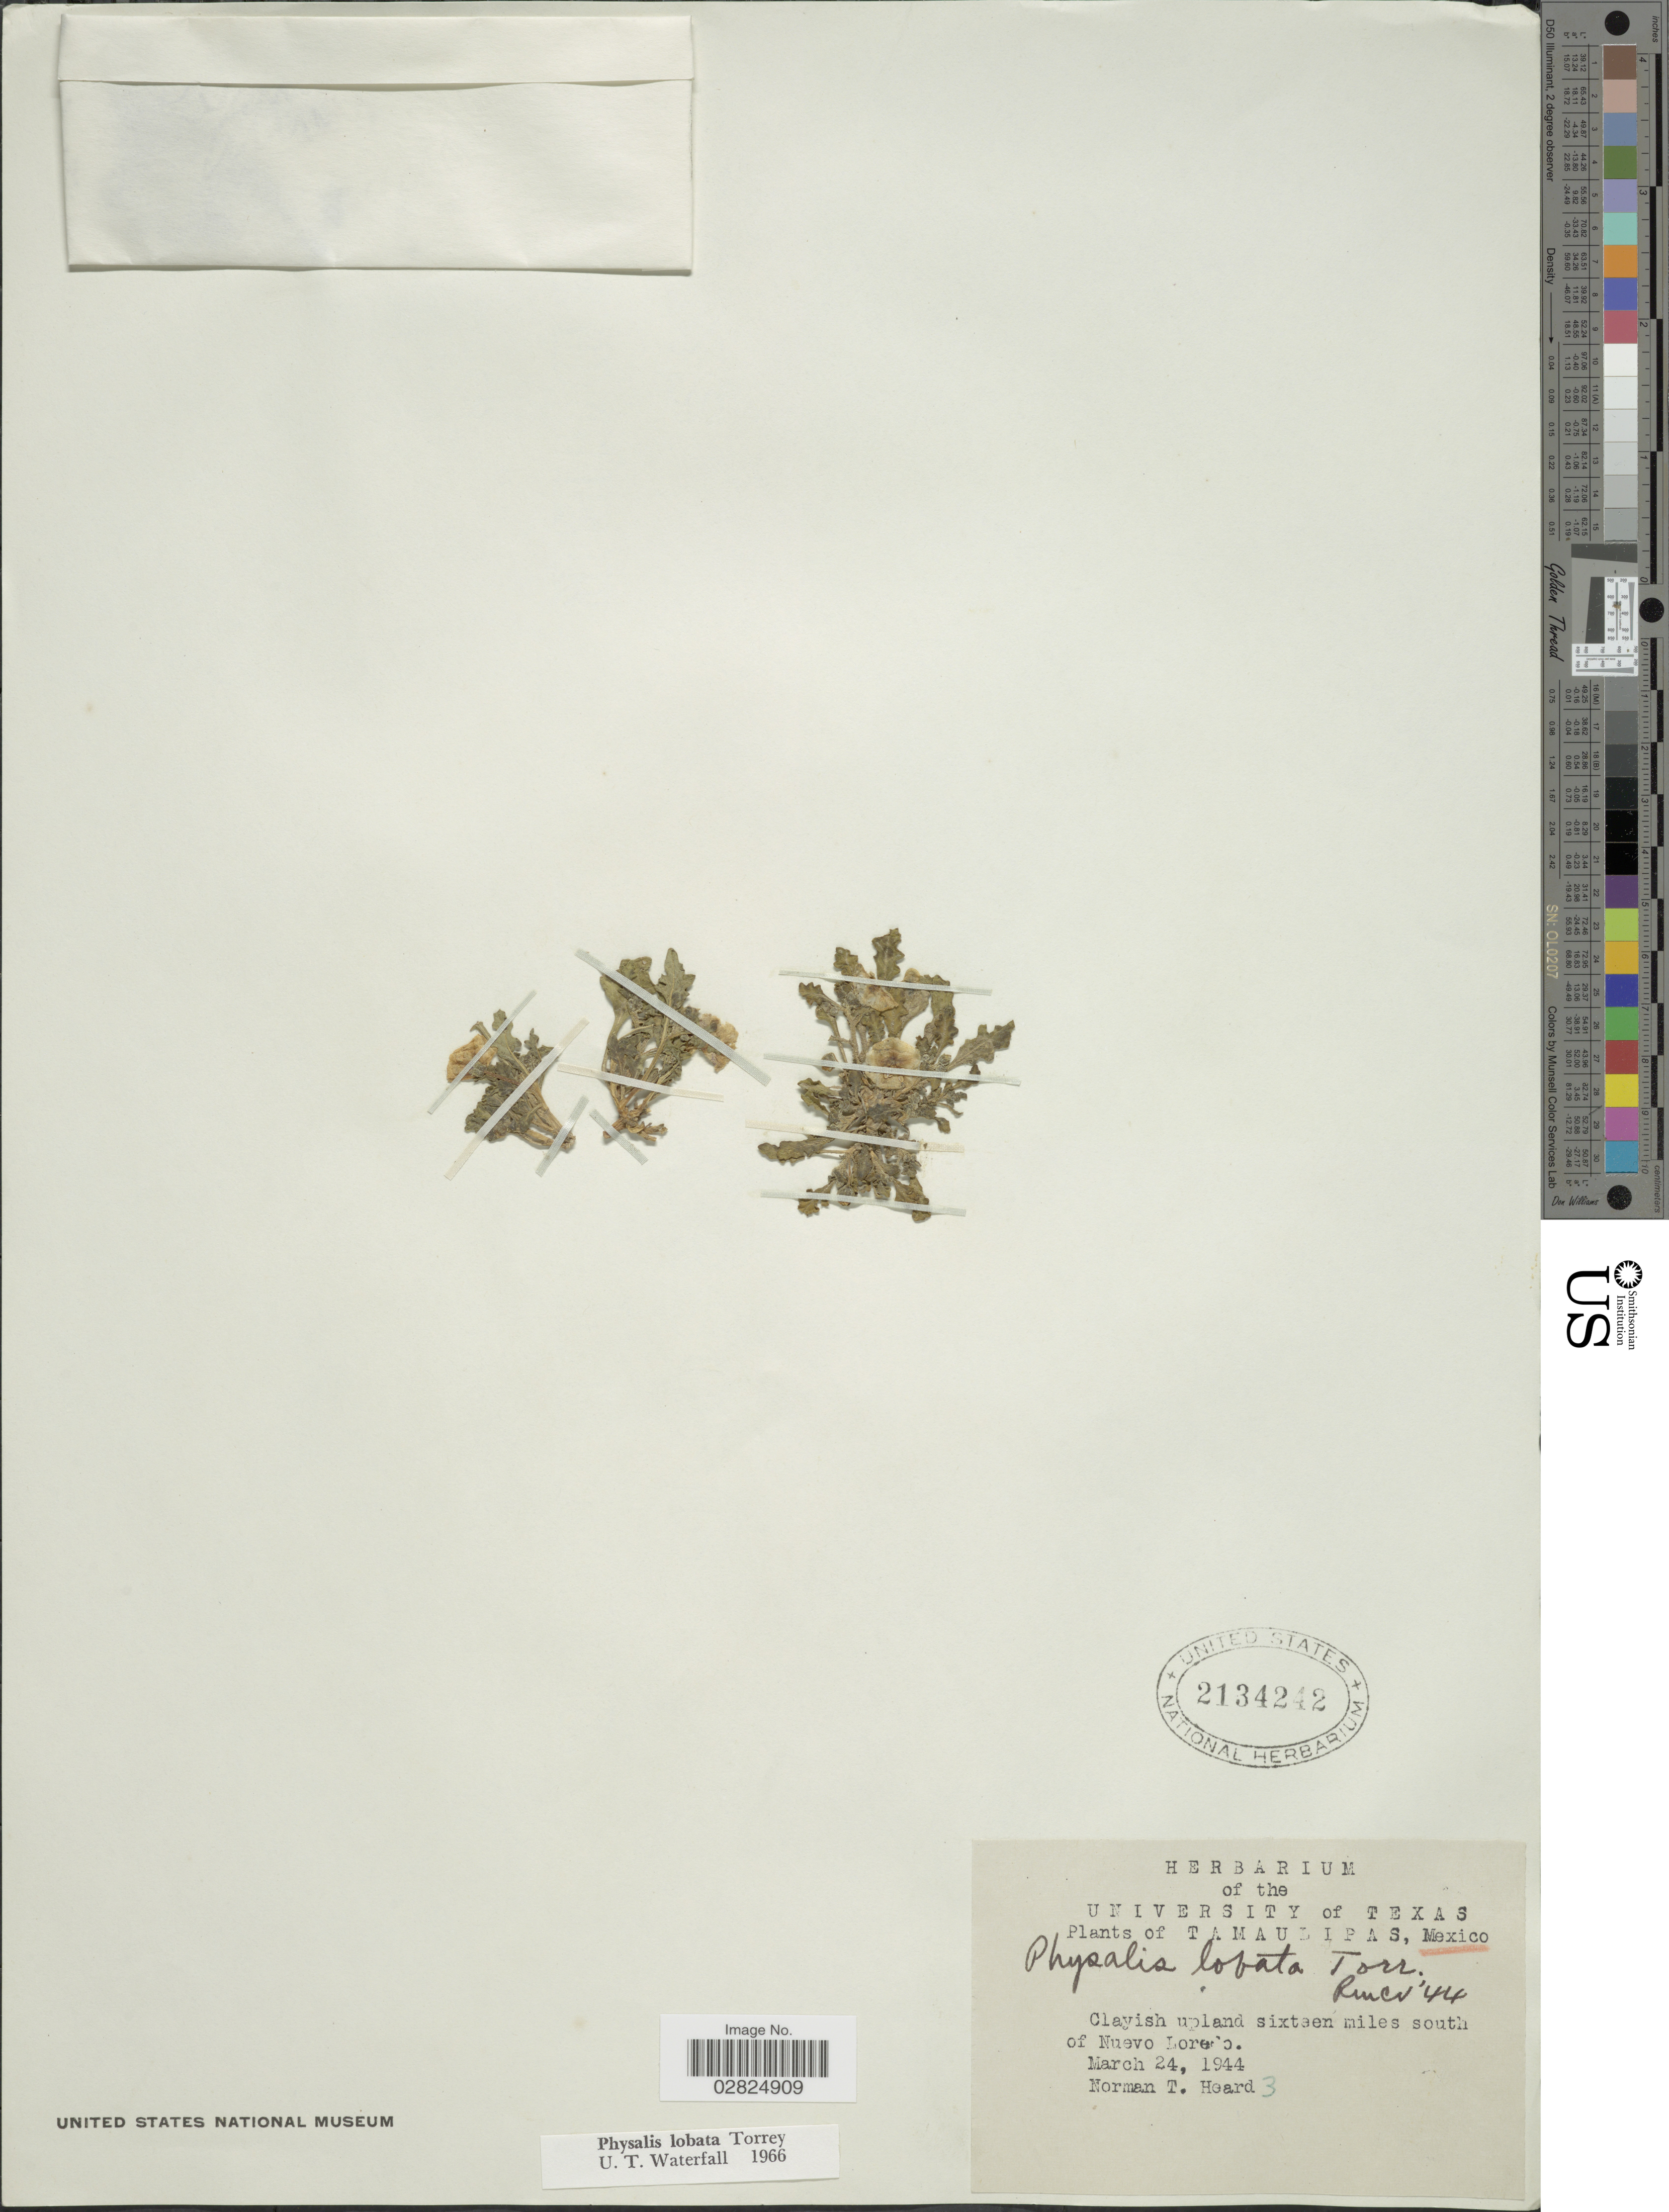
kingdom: Plantae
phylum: Tracheophyta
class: Magnoliopsida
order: Solanales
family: Solanaceae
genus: Physalis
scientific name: Physalis lobata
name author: Torr.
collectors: N. Heard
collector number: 3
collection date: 1944-03-24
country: Mexico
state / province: Tamaulipas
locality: Clayish upland sixteen miles south of Nuevo Loredo.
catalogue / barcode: US 2134242